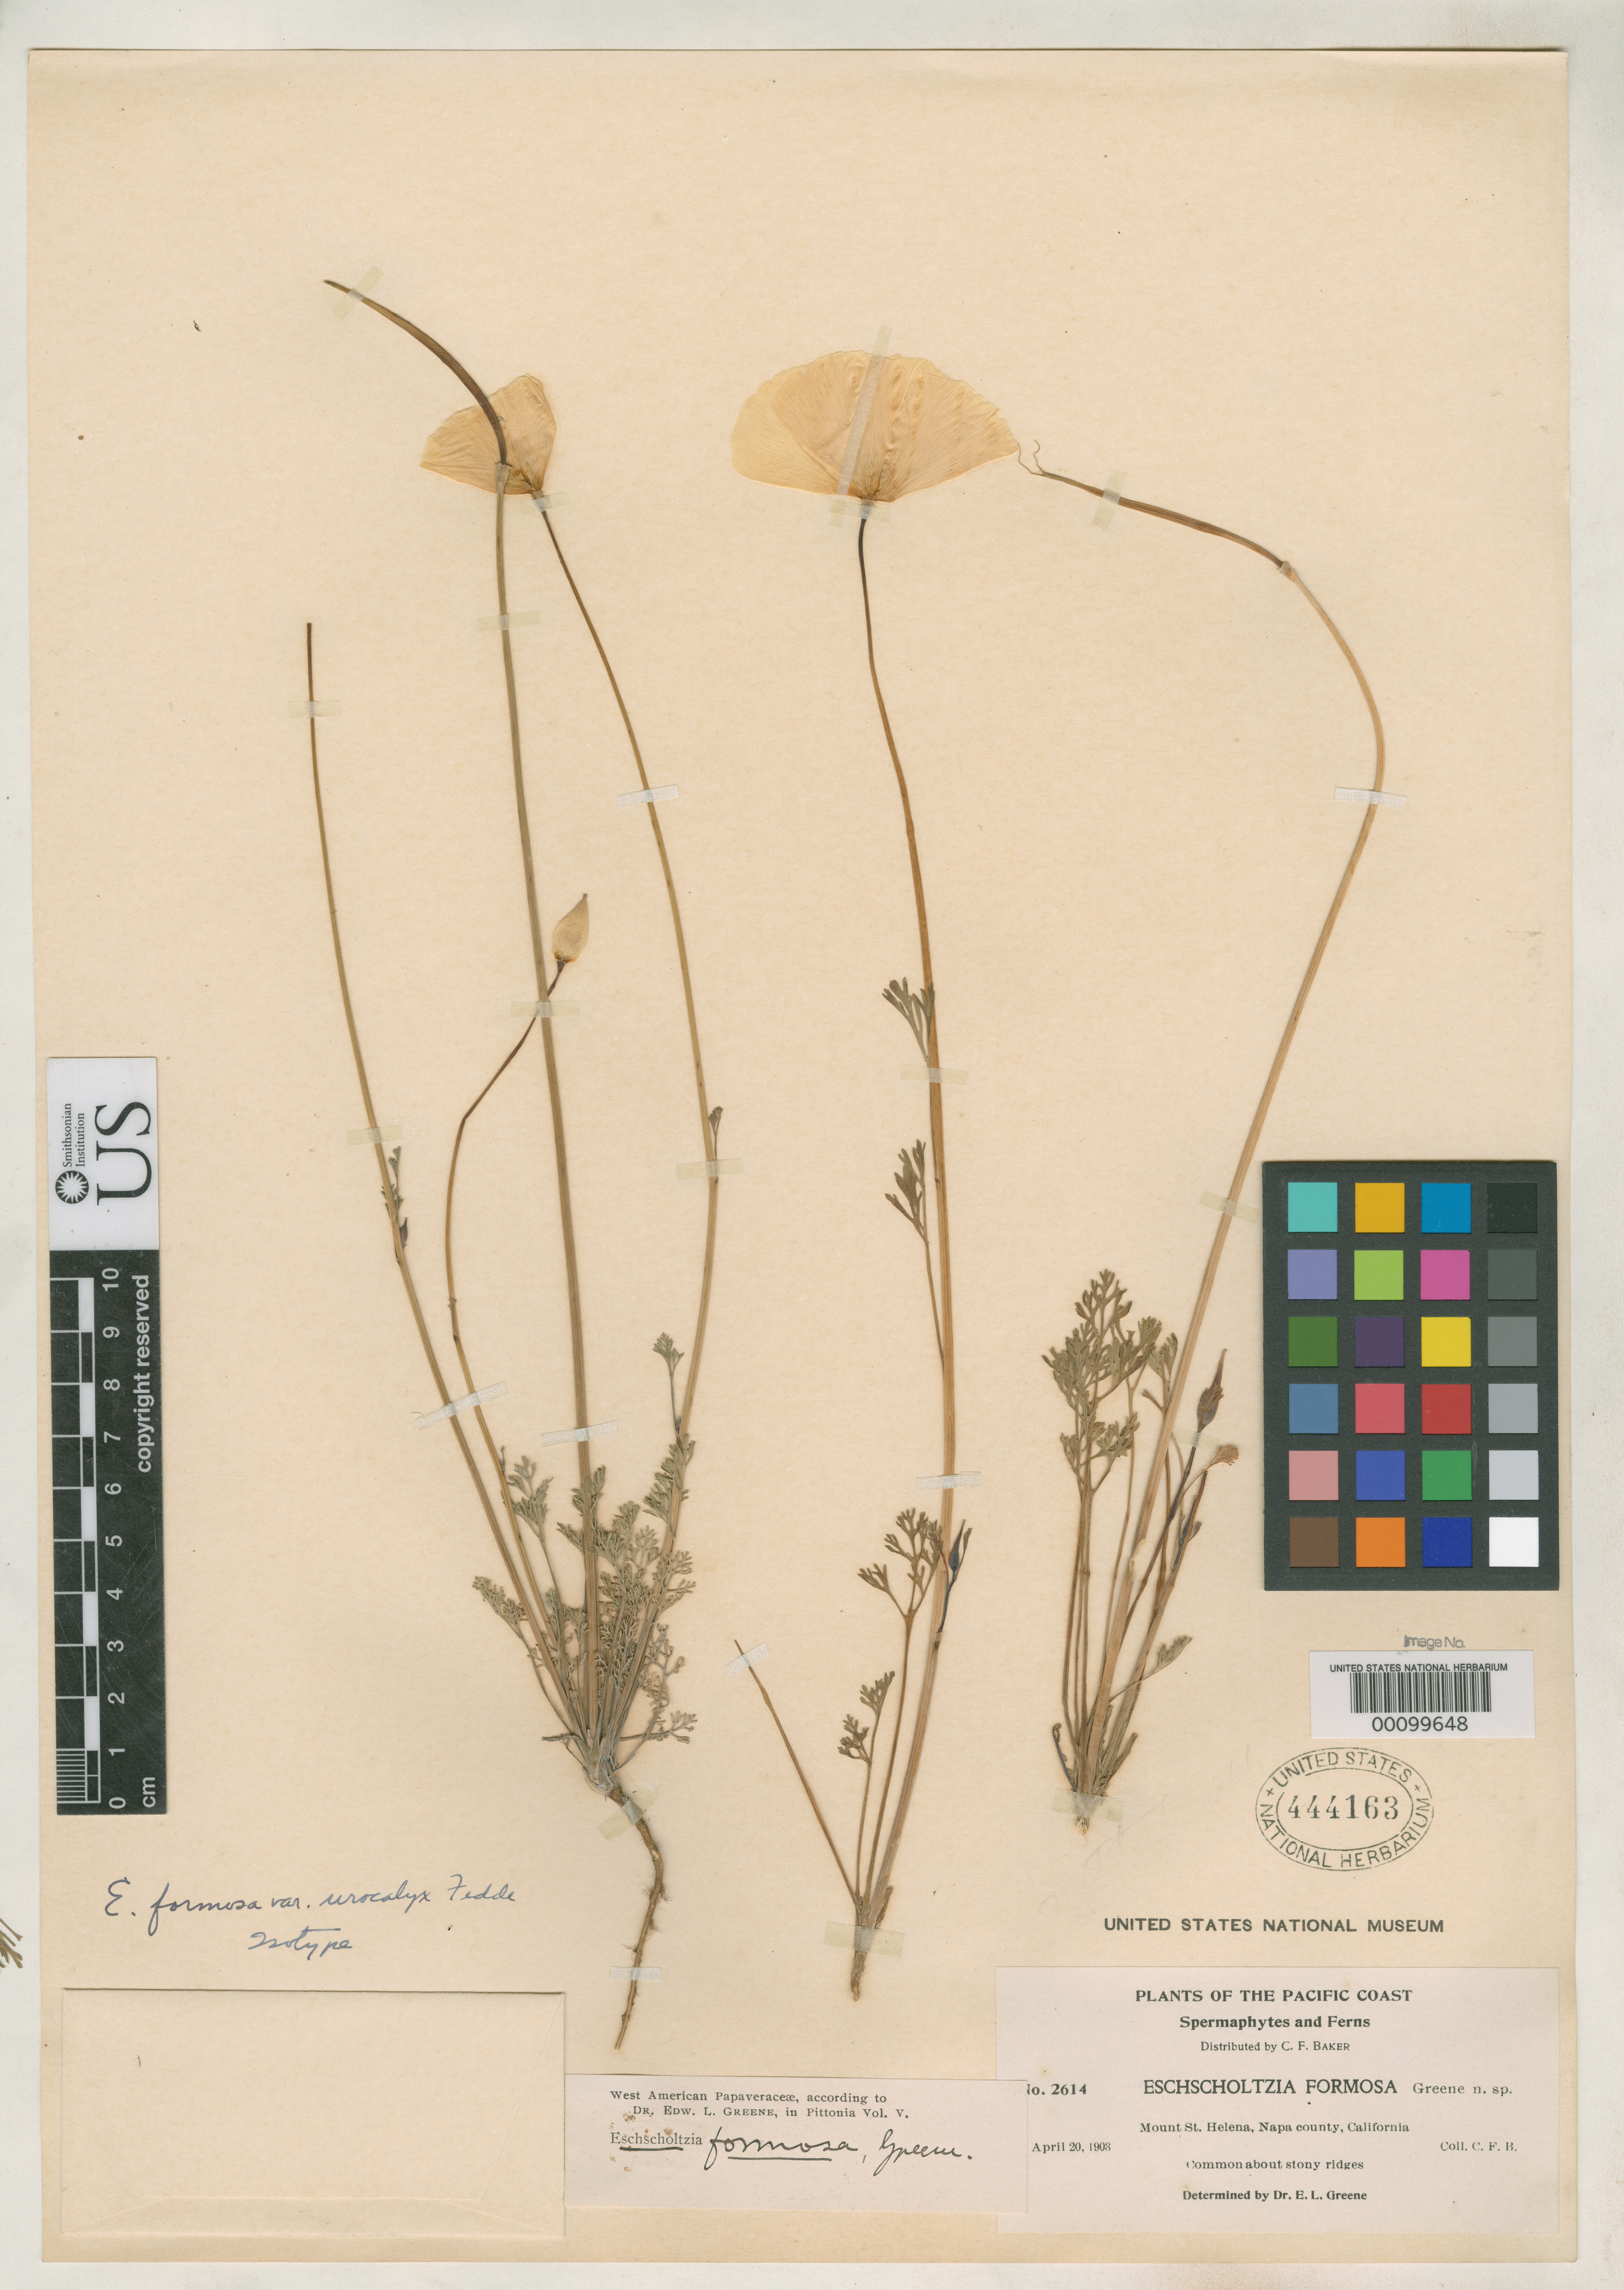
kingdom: Plantae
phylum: Tracheophyta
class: Magnoliopsida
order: Ranunculales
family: Papaveraceae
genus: Eschscholzia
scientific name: Eschscholzia formosa var. urocalyx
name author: Fedde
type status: Isotype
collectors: C. F. Baker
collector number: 2614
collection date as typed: Apr 1903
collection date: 1903-04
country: United States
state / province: California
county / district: Napa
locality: Mt. St. Helena.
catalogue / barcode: US 444163